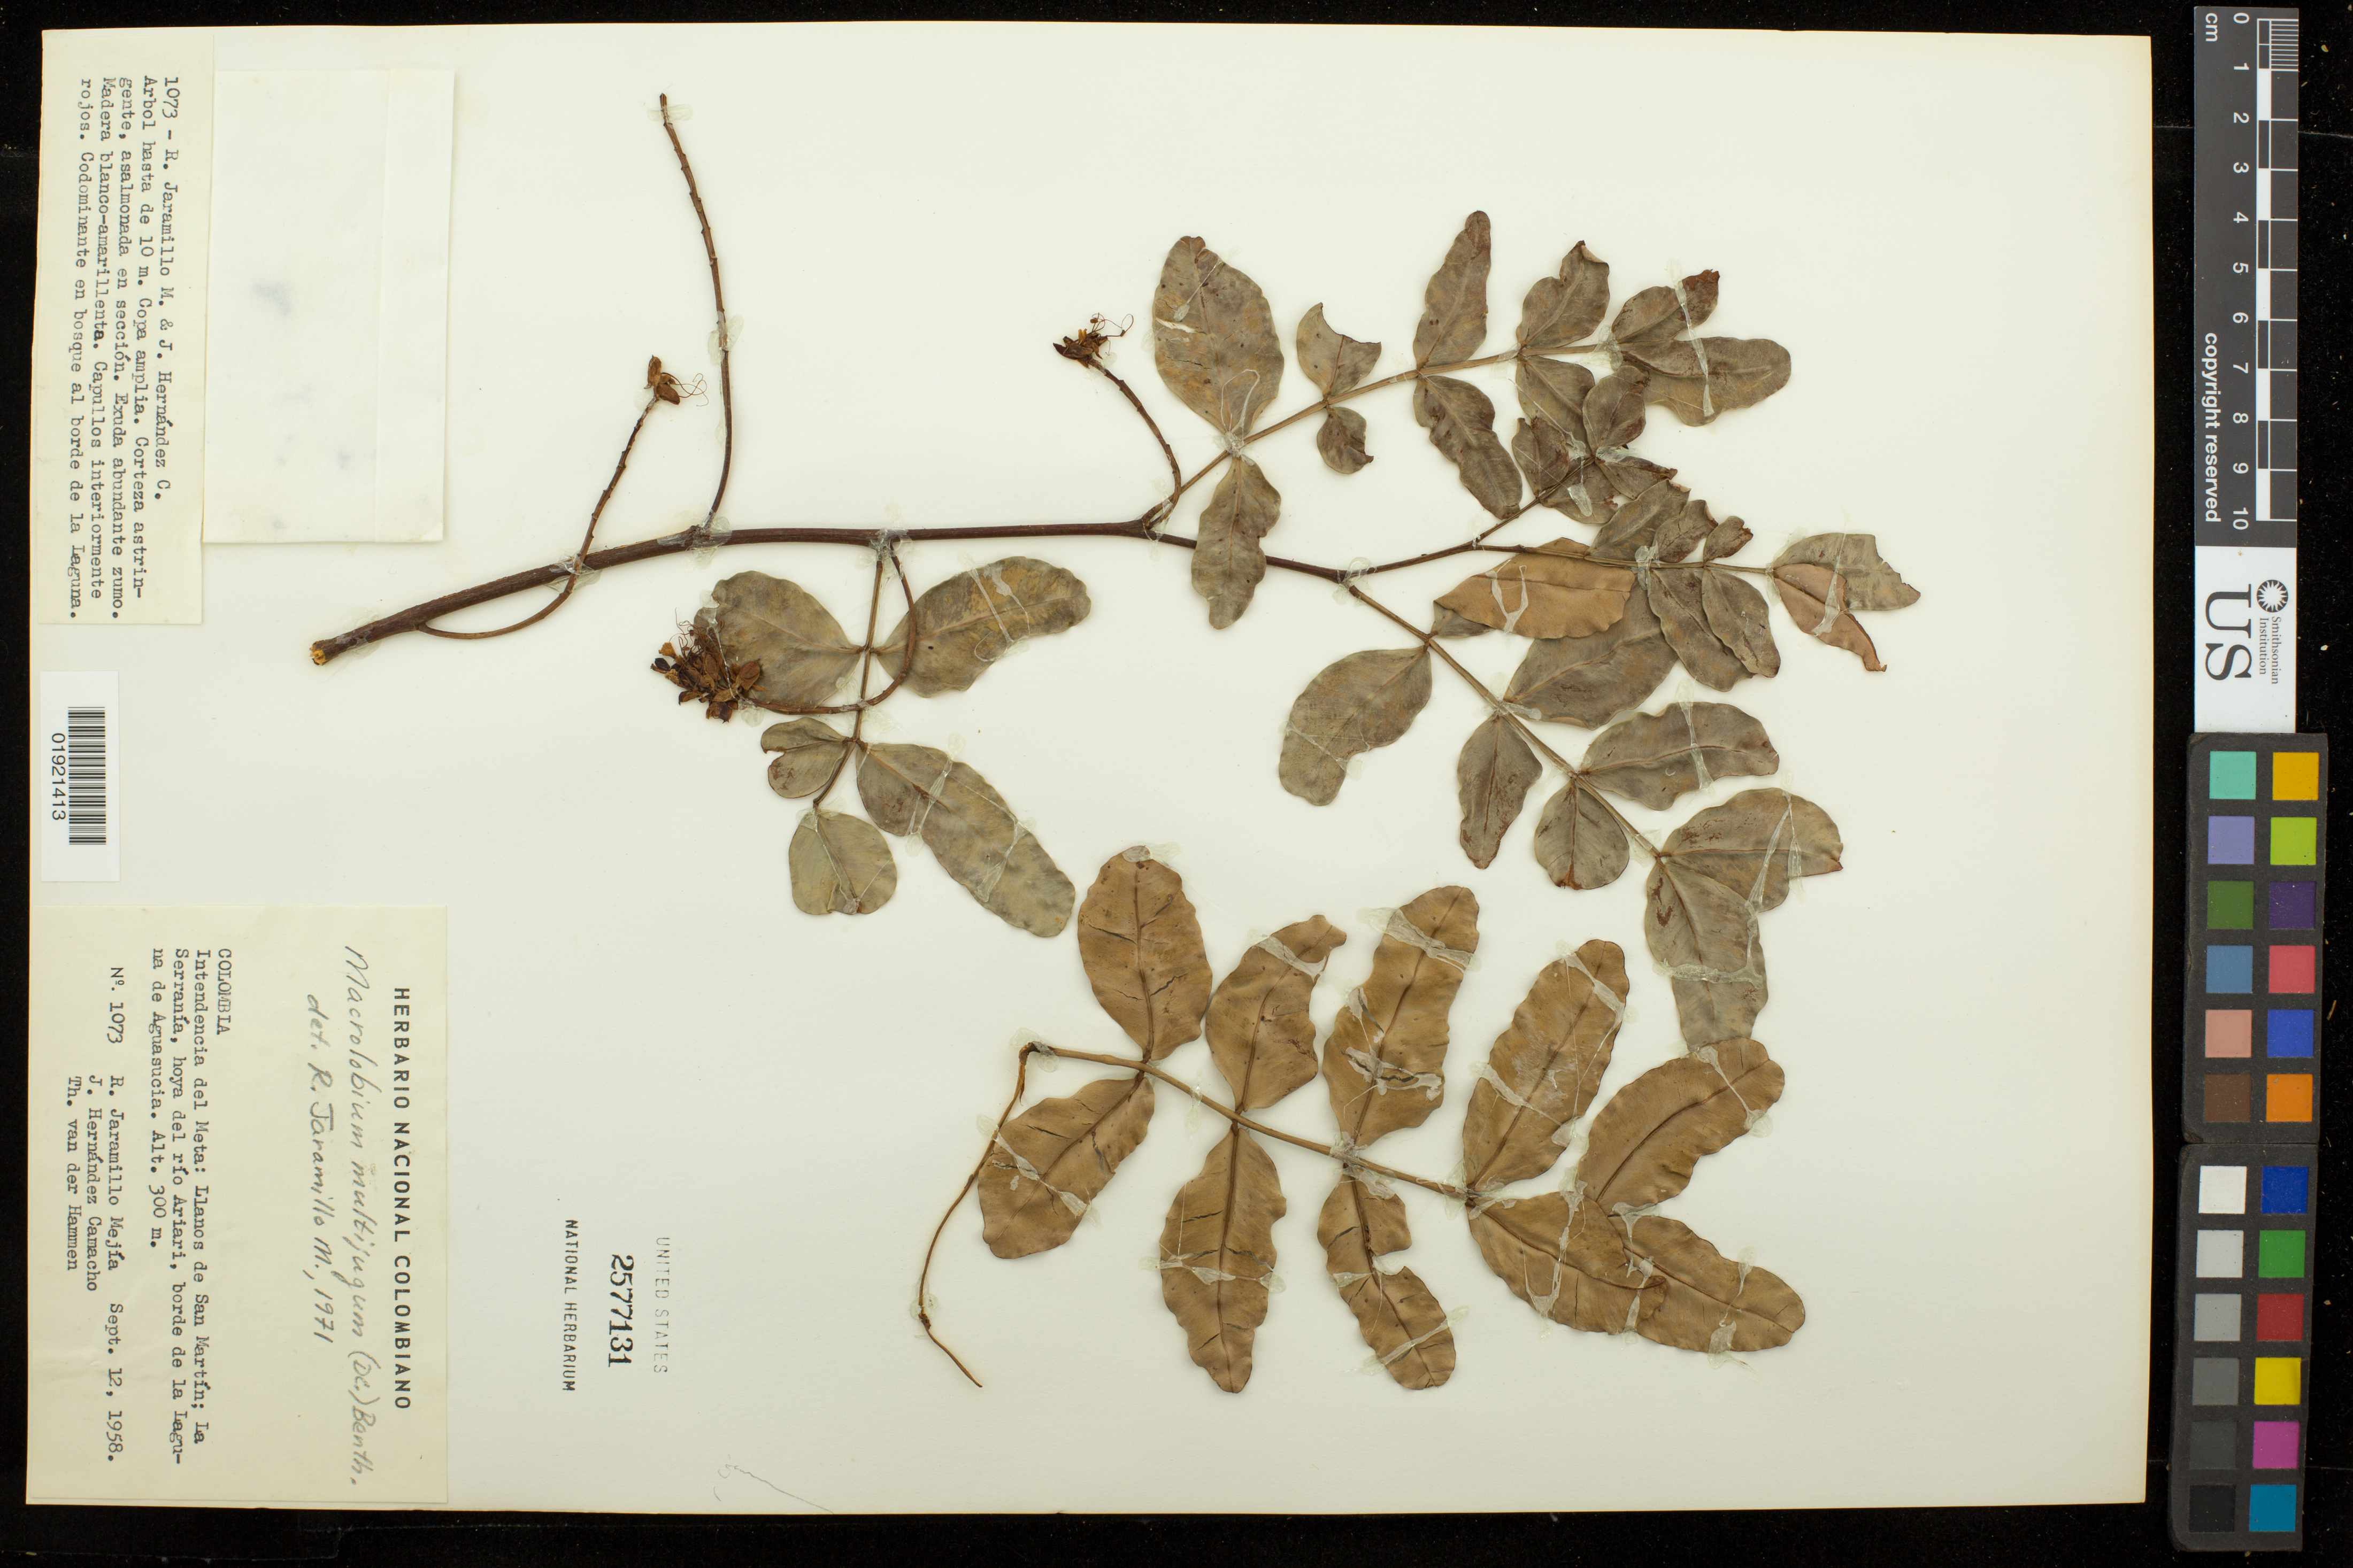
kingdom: Plantae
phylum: Tracheophyta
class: Magnoliopsida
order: Fabales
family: Fabaceae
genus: Macrolobium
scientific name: Macrolobium multijugum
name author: (DC.) Benth.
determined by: Jaramillo Mejía, R.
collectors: R. Jaramillo M., J. Hernandez Camacho & T. Van der Hammen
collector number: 1073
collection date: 1958-09-12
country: Colombia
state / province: Meta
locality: Llanos de San Martin; La Serrania, hoya del rio Ariari, borde de la Laguna de Aguasucia.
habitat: Codominante en bosque al borde de la Laguna.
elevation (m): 300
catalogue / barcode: US 2577131